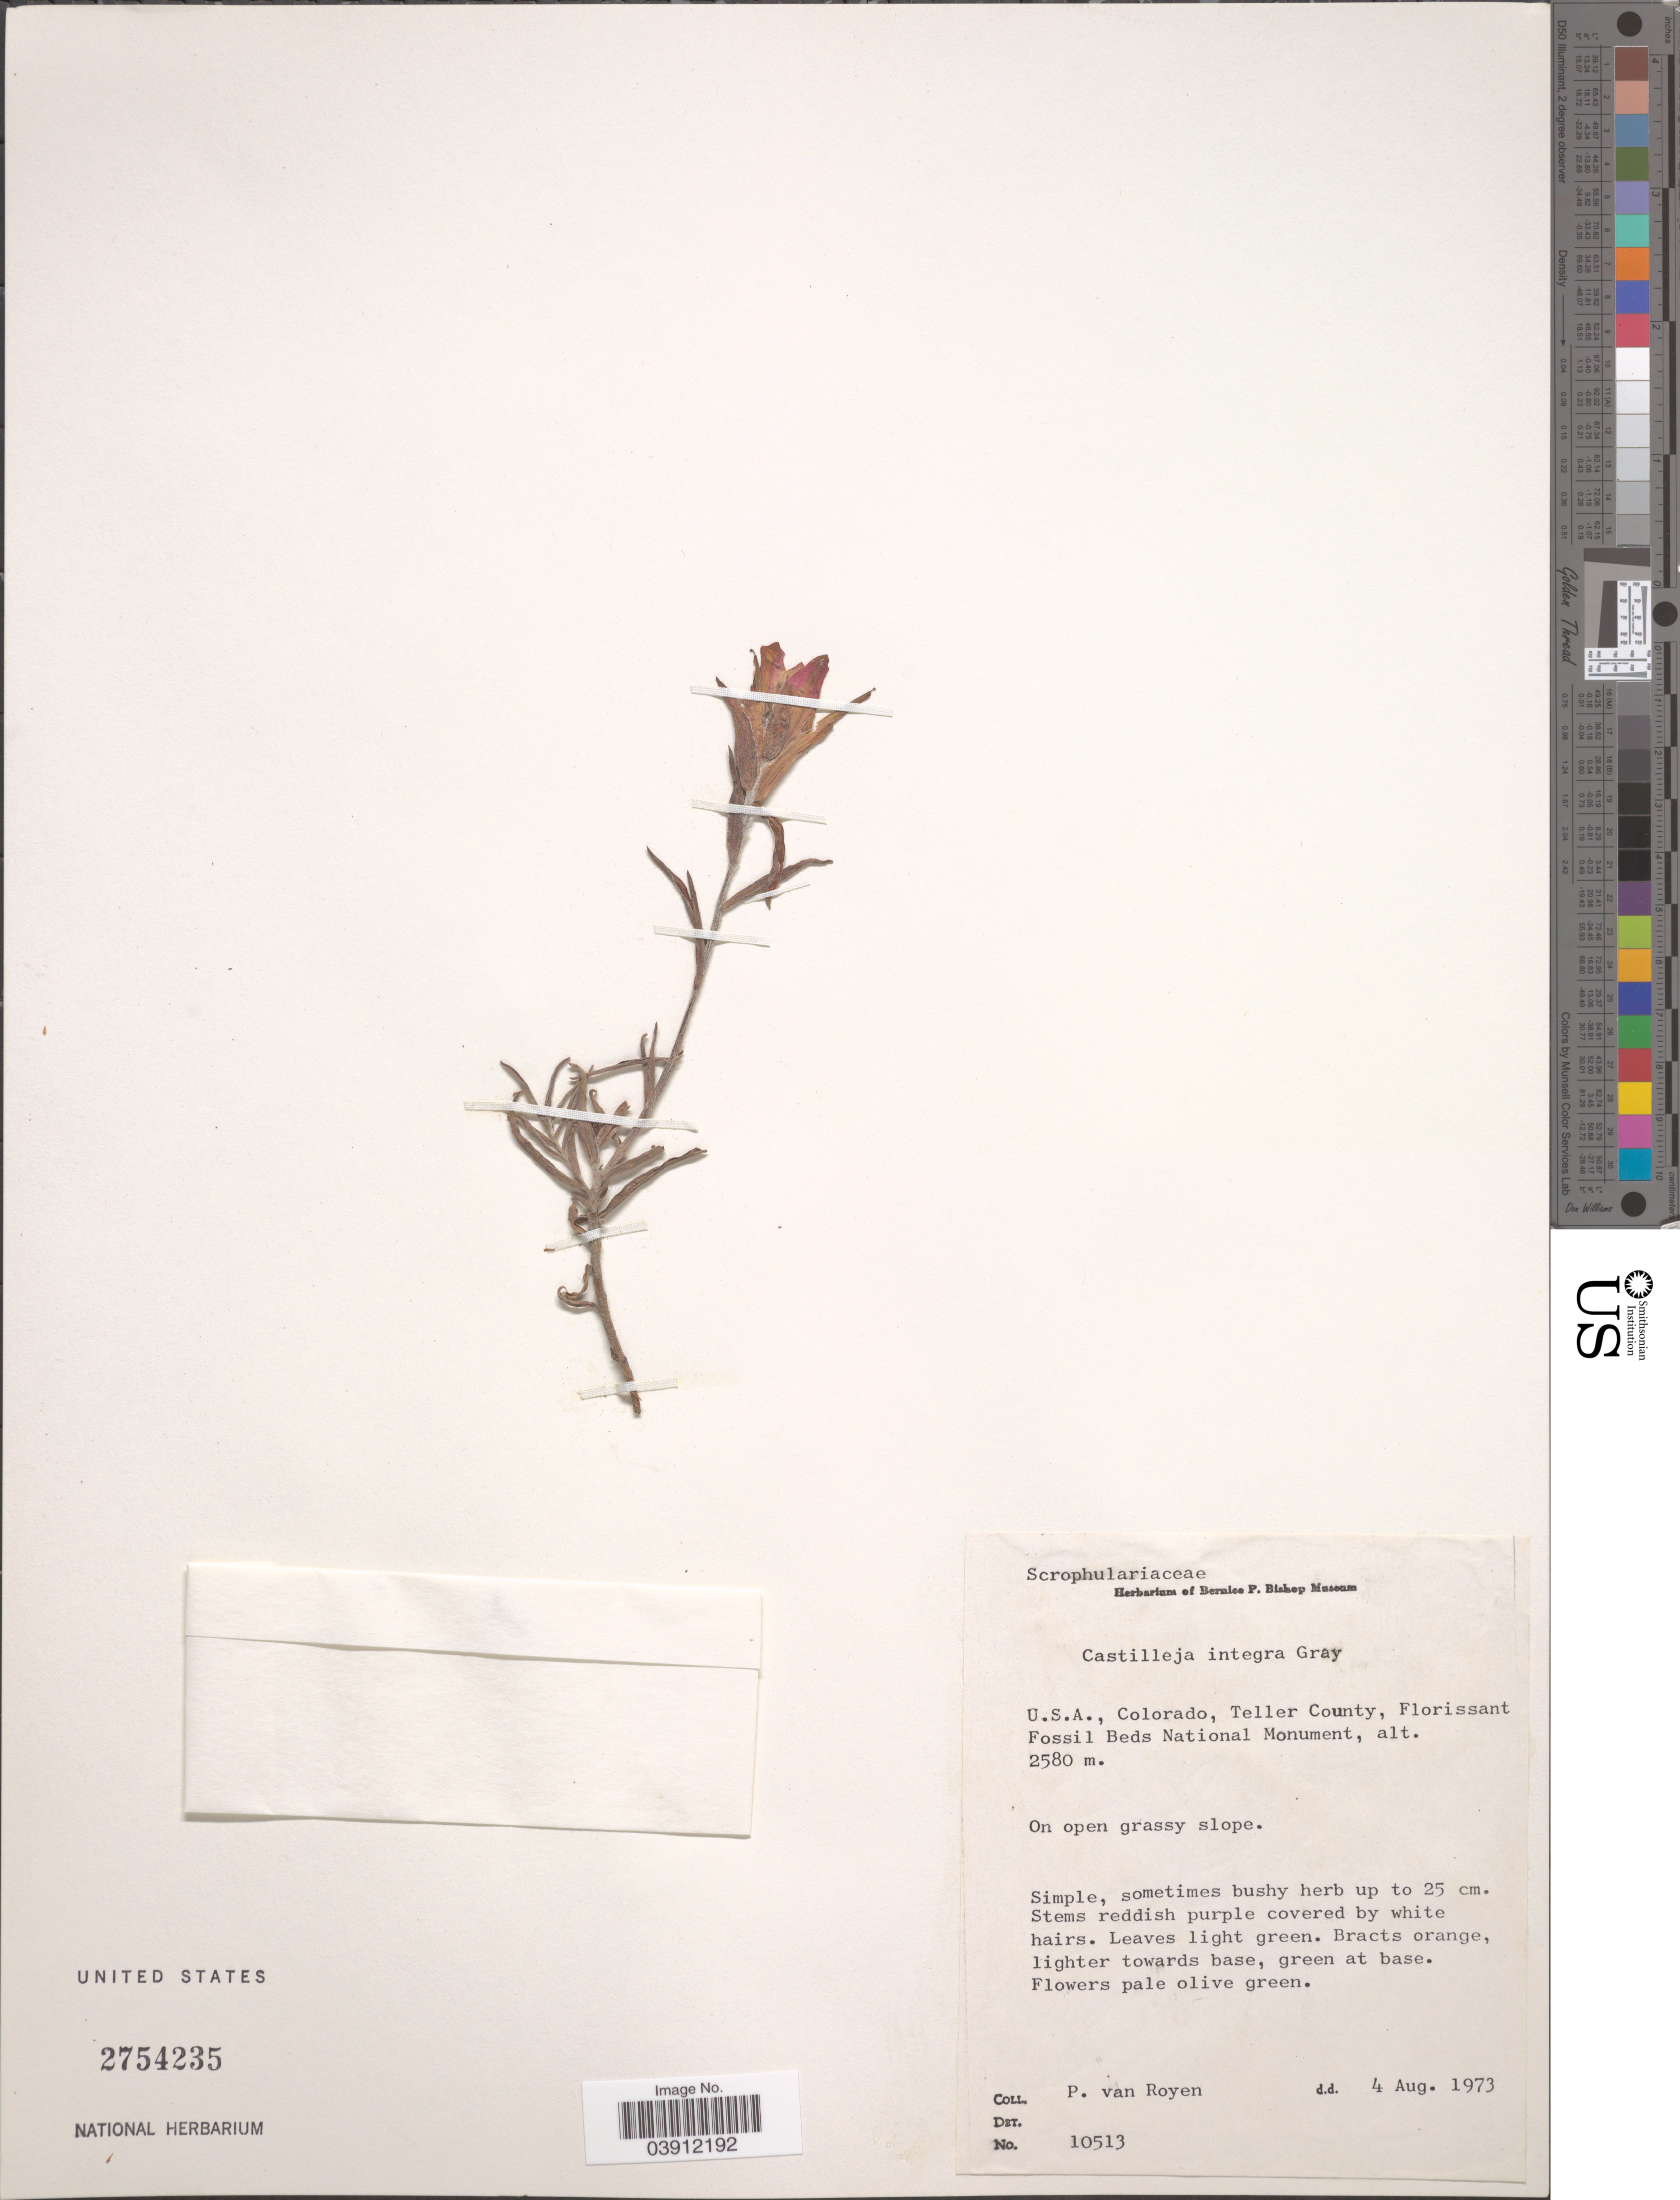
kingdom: Plantae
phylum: Tracheophyta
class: Magnoliopsida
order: Lamiales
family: Orobanchaceae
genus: Castilleja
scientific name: Castilleja integra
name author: A. Gray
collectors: P. van Royen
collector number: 10513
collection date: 1973-08-04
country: United States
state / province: Colorado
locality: Teller County, Florissant Fossil Beds National Monument.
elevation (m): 2580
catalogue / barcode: US 2754235